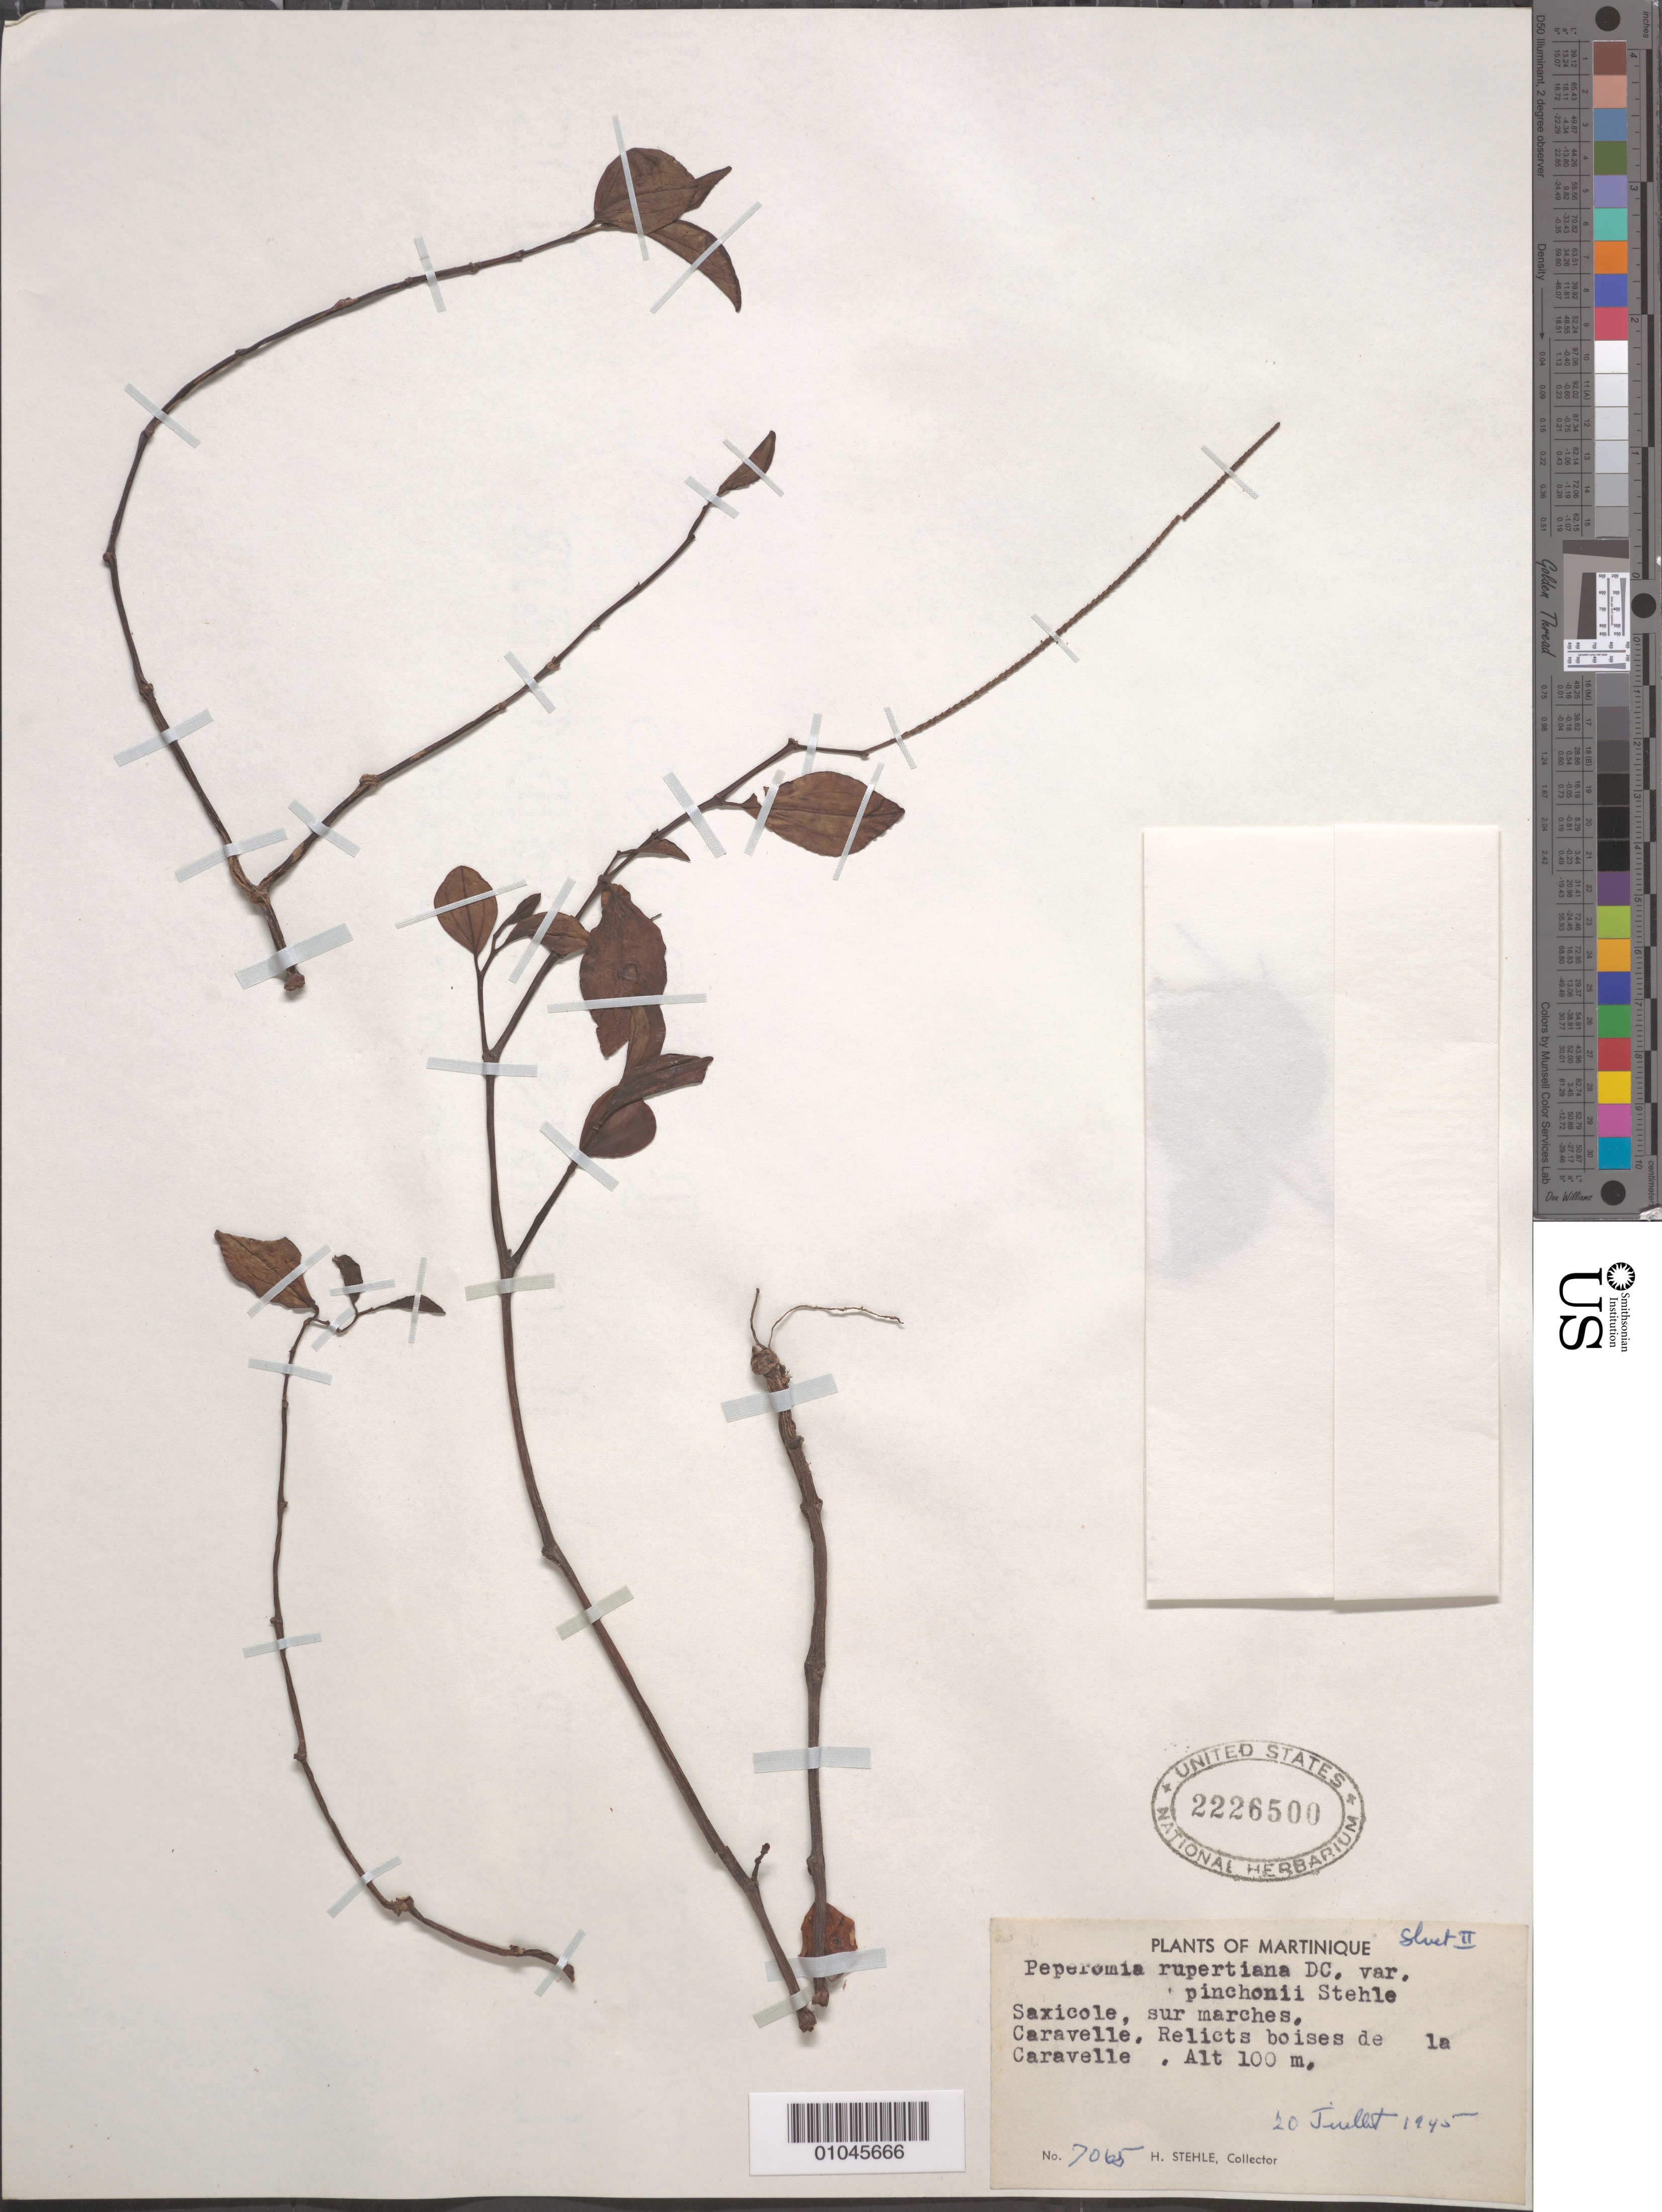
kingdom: Plantae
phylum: Tracheophyta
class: Magnoliopsida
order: Piperales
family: Piperaceae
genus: Peperomia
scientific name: Peperomia rupertiana var. pinchonii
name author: Stehlé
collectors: H. Stehlé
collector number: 7065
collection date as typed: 20 Jul 1945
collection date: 1945-07-20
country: Martinique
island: Martinique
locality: Saxicole, sur marches, Caravelle, Relicts boises de Caravelle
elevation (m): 100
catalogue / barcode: US 2226500